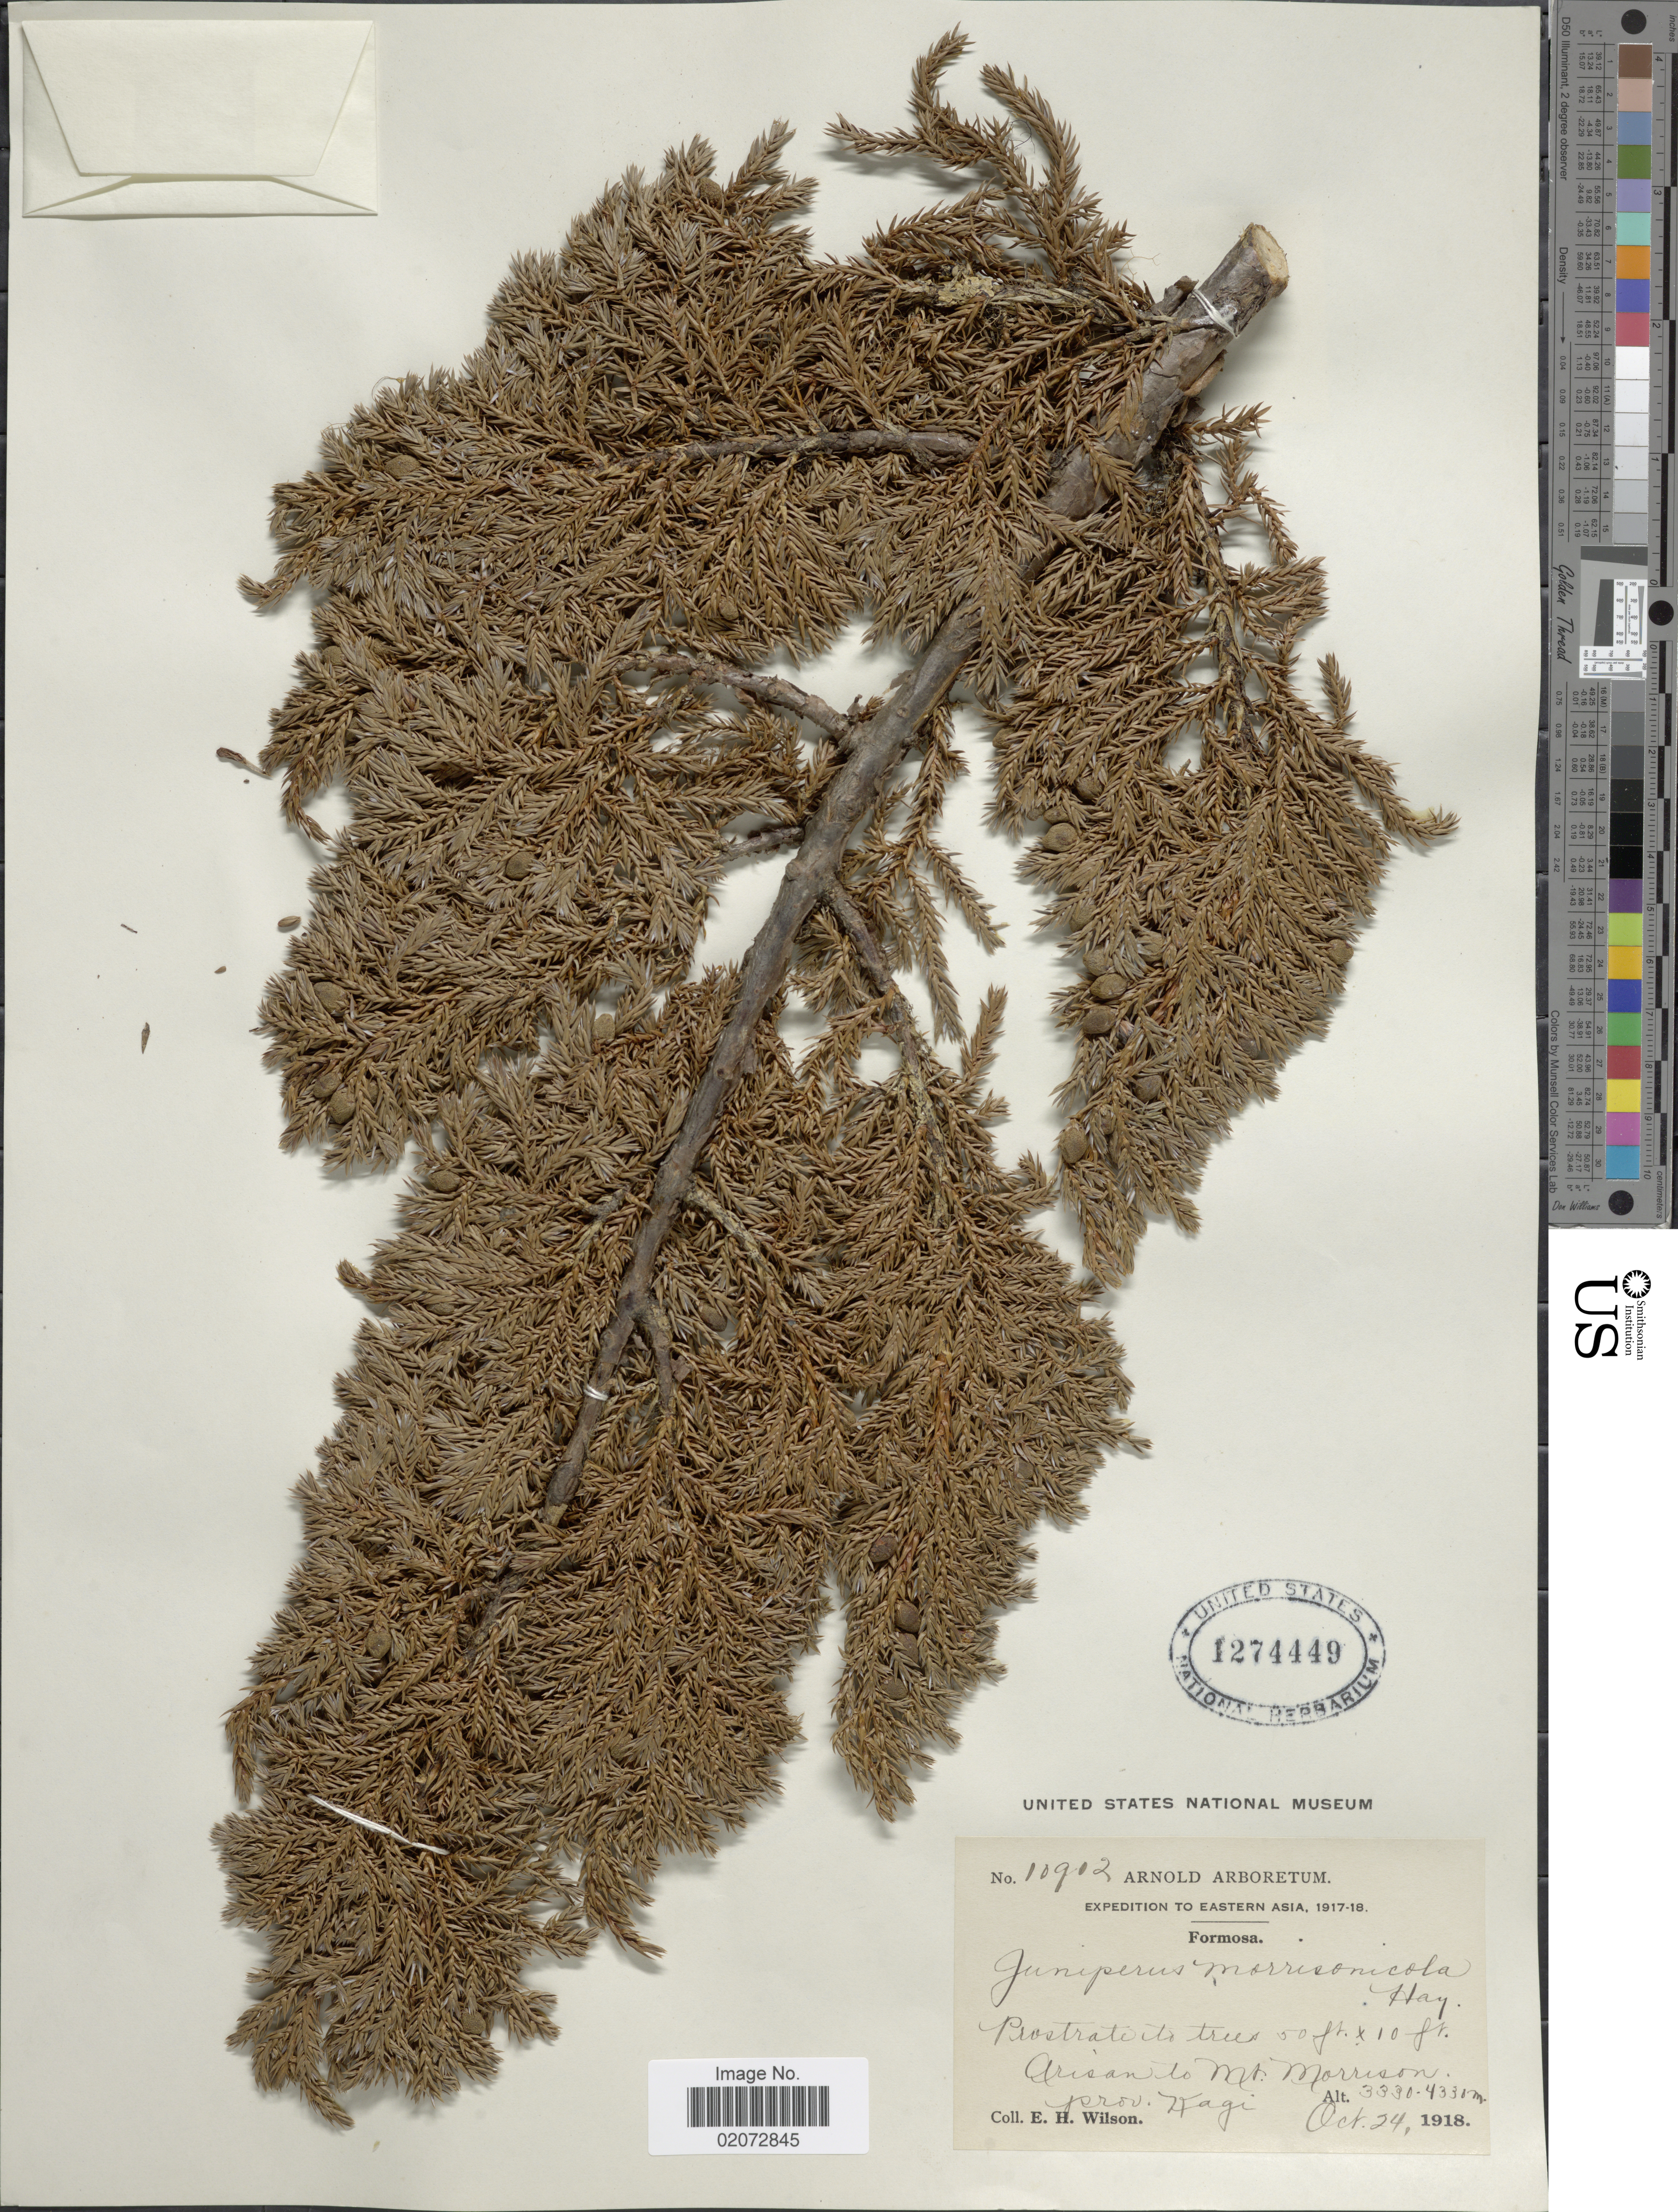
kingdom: Plantae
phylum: Tracheophyta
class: Pinopsida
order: Pinales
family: Cupressaceae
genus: Juniperus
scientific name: Juniperus morrisonicola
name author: Hayata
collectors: E. Wilson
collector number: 10902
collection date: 1918-10-24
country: Taiwan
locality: Eastern Asia, Formosa, Arisanito Mt. Morrison. Prov. Kagi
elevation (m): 3330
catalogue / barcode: US 1274449